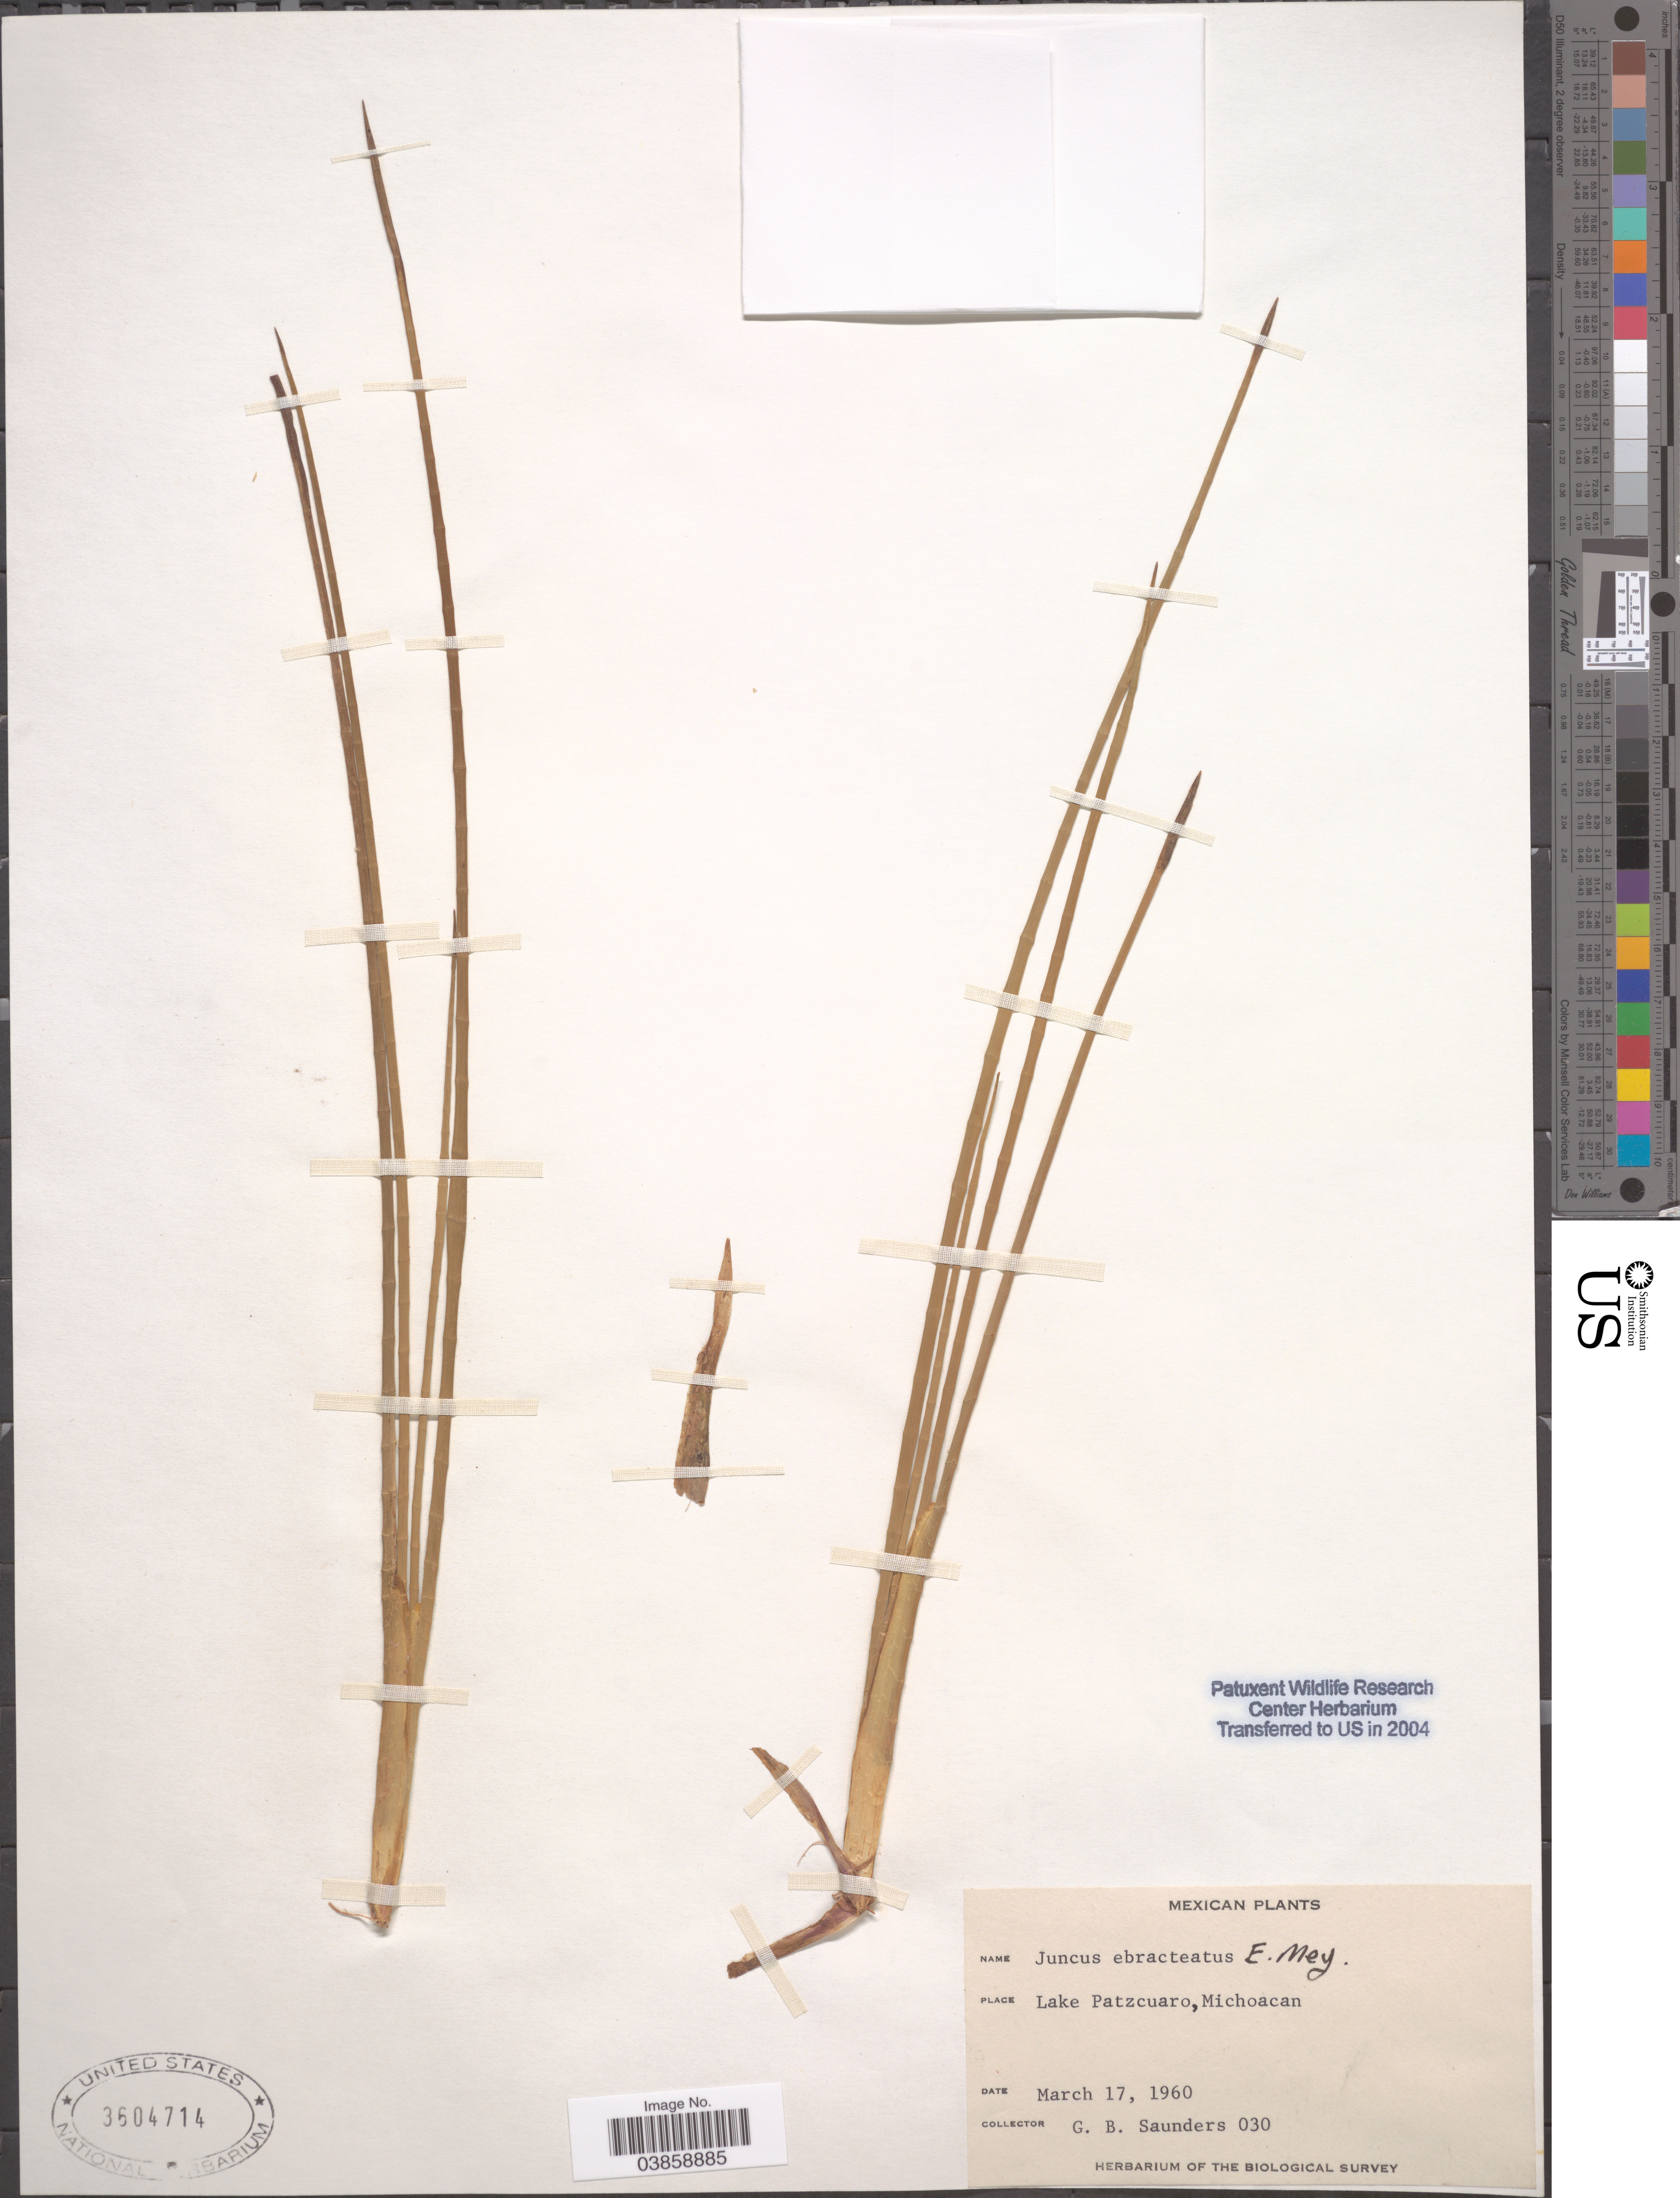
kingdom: Plantae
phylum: Tracheophyta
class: Liliopsida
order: Poales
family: Juncaceae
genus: Juncus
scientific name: Juncus ebracteatus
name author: E. Mey.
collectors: G. B. Saunders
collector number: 030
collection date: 1960-03-17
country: Mexico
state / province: Michoacán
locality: Lake Patzcuaro.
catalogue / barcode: US 3604714